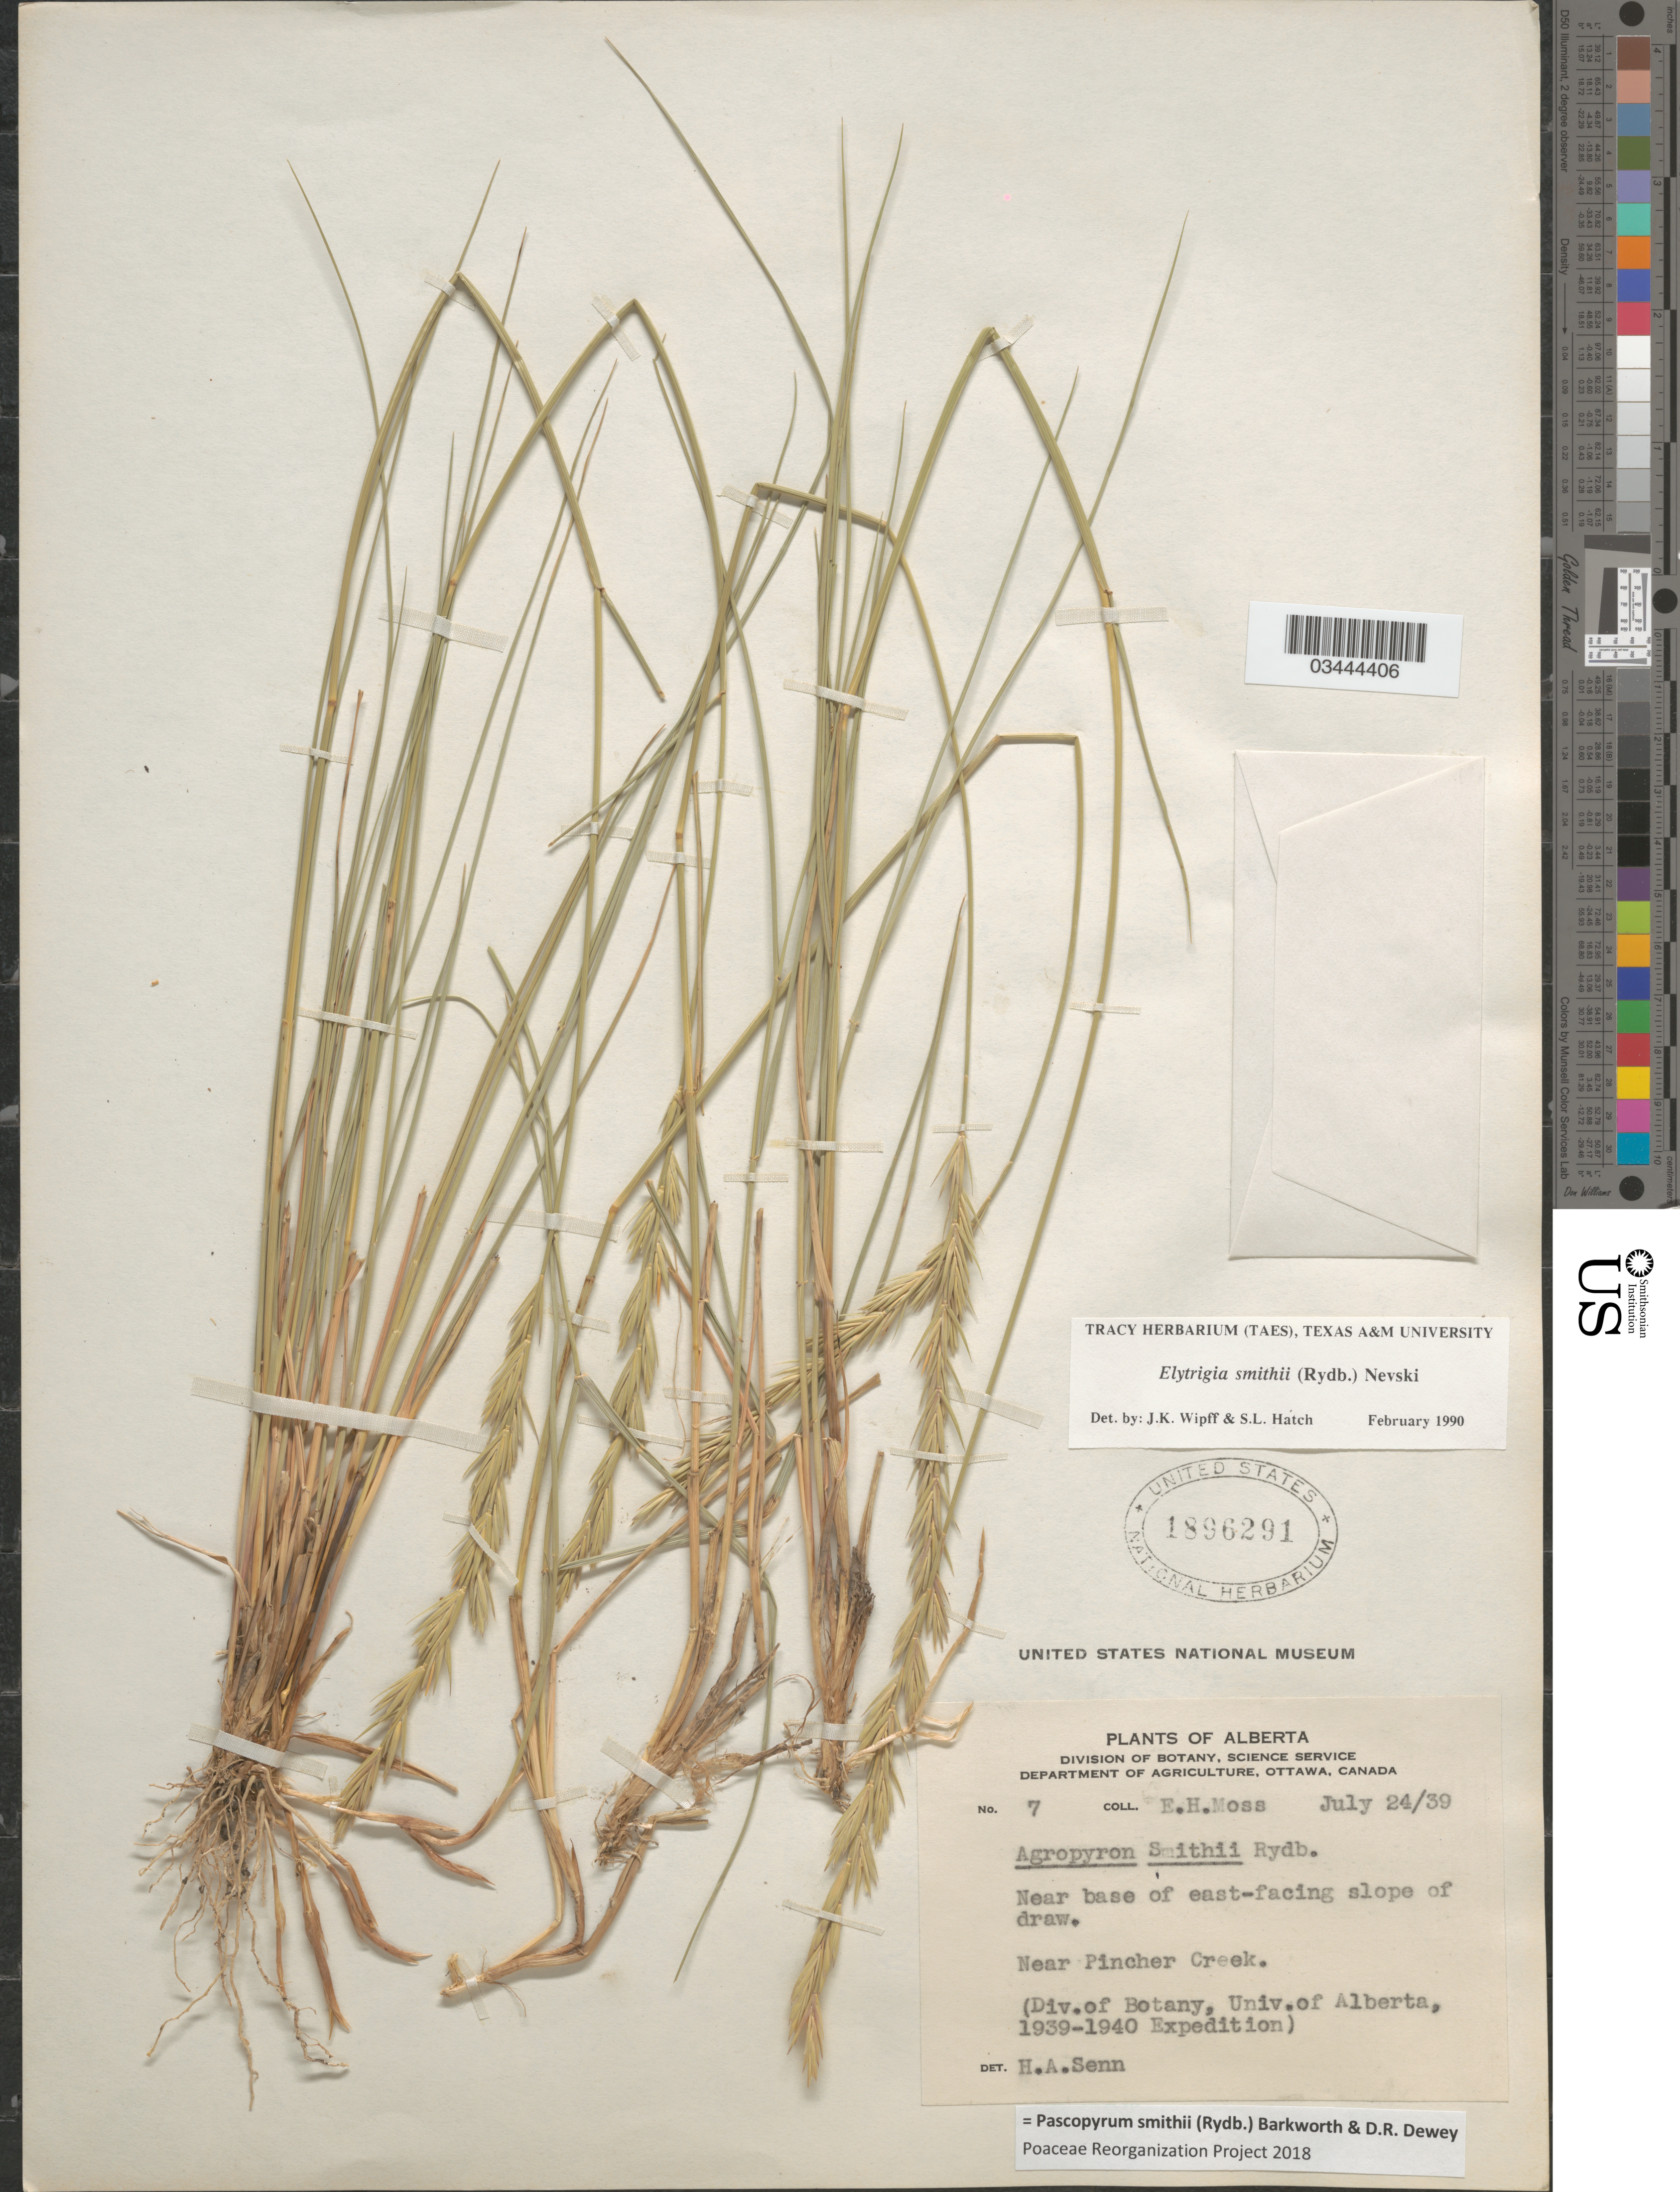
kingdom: Plantae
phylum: Tracheophyta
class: Liliopsida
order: Poales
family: Poaceae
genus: Pascopyrum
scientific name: Pascopyrum smithii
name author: (Rydb.) Barkworth & Dewey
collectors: E. Moss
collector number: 7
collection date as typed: Transcribed d/m/y: 24/7/39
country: Canada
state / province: Alberta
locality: Near base of east-facing slope of draw. Near Pincher Creek. (Div. of Botany, Univ. of Alberta, 1939-1940 Expedition).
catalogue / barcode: US 1896291